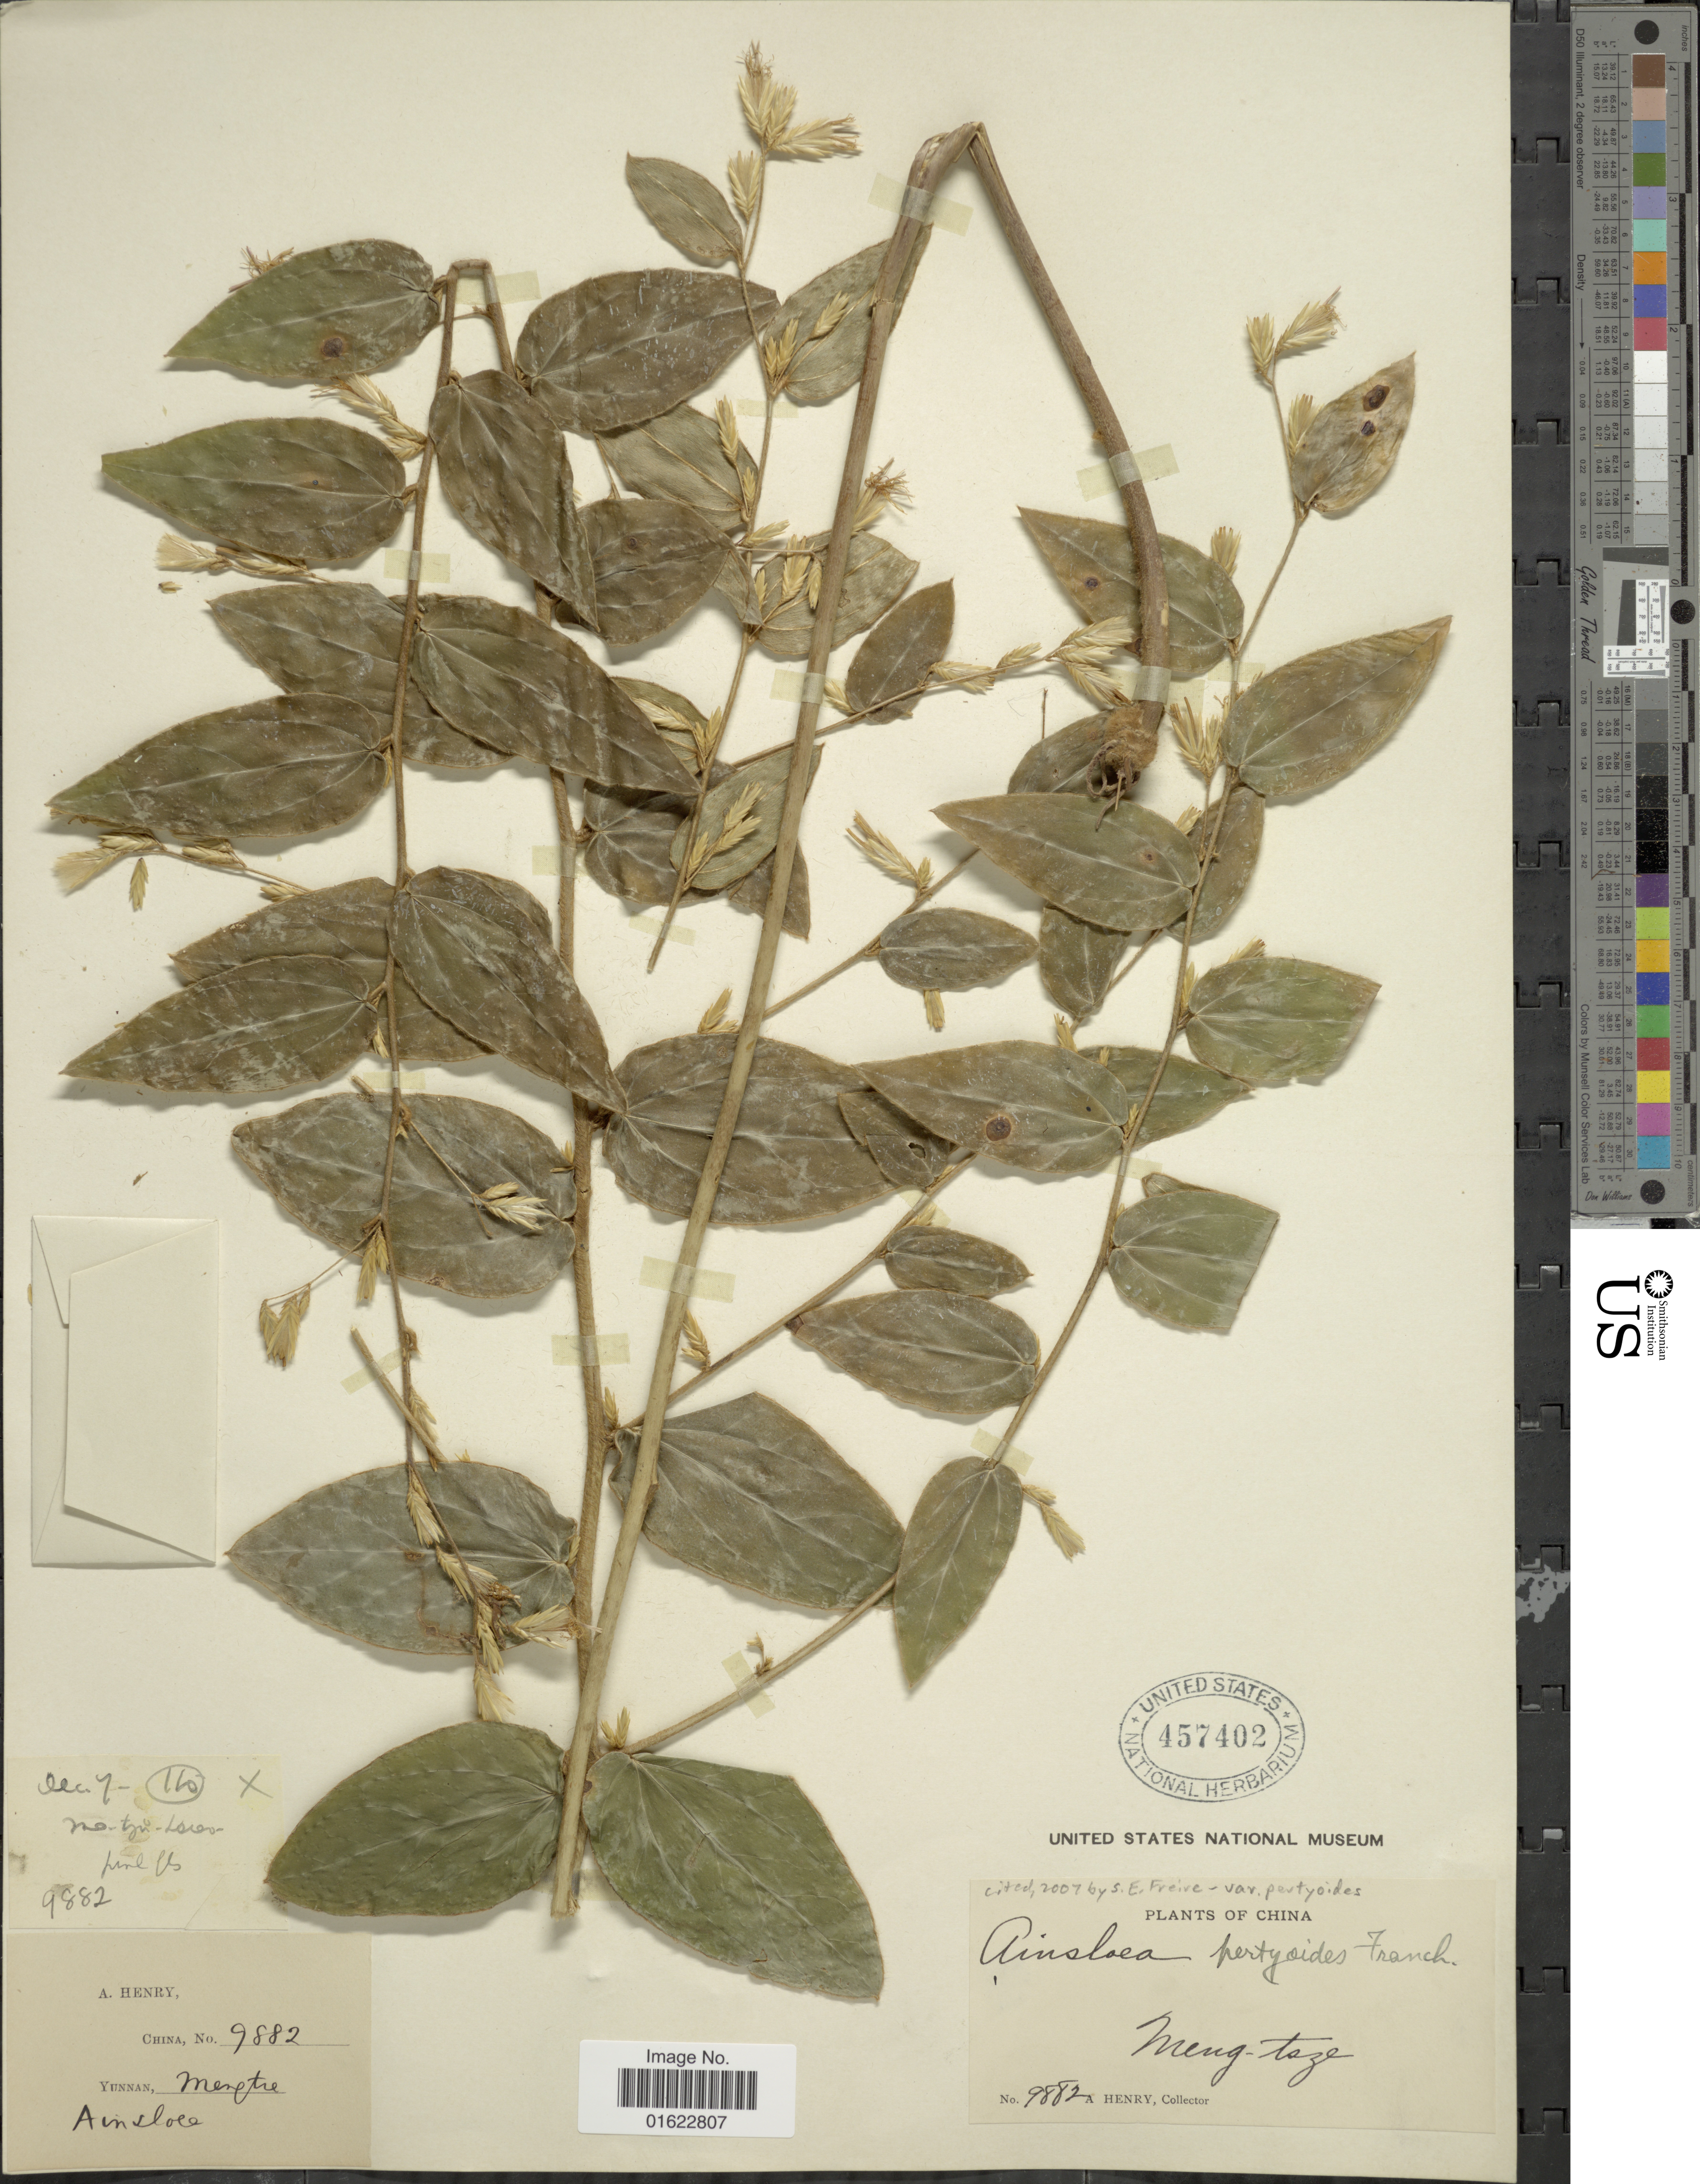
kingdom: Plantae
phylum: Tracheophyta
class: Magnoliopsida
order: Asterales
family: Asteraceae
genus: Ainsliaea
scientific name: Ainsliaea pertyoides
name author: Franch.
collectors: A. Henry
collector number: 9882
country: China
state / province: Yunnan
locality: Meng-tsze. Ma-tzu-Luao. Ho.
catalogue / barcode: US 457402